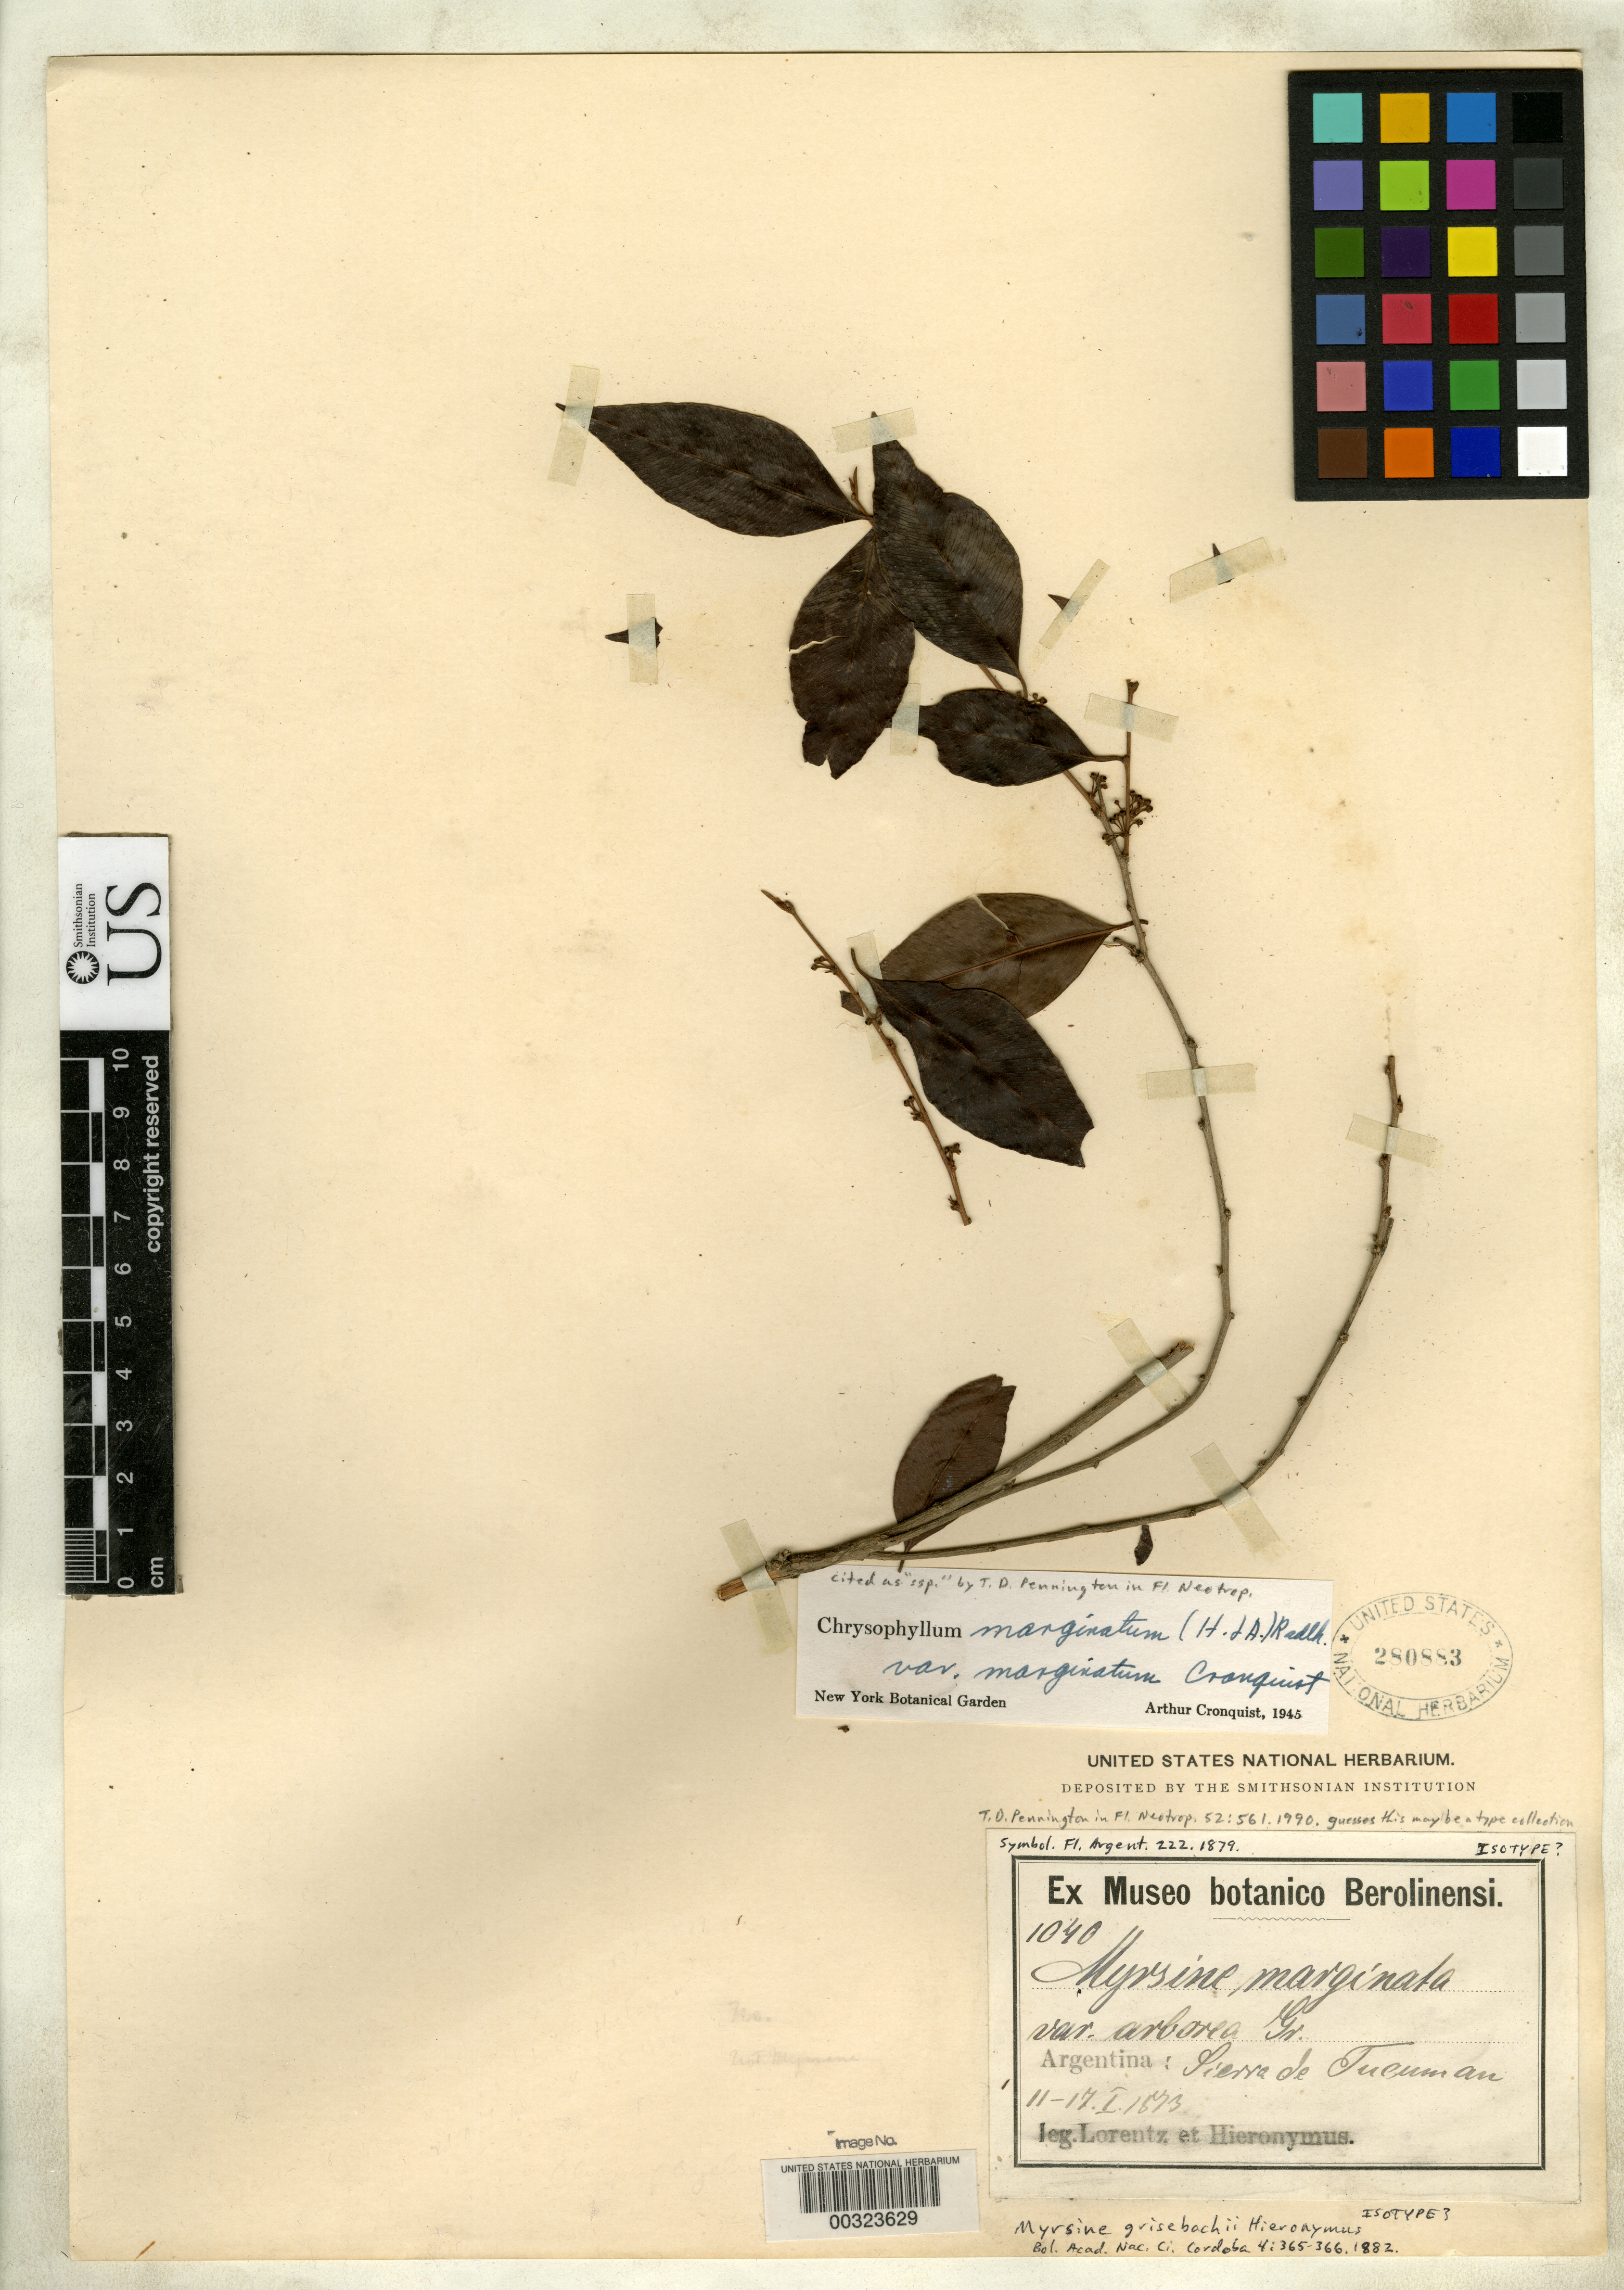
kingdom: Plantae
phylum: Tracheophyta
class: Magnoliopsida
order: Ericales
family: Primulaceae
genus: Myrsine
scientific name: Myrsine marginata var. arborea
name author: Griseb.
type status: Isotype; Isosyntype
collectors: P. G. Lorentz & G. H. Hieronymus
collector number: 1040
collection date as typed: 11 Jan 1873 to 17 Jan 1873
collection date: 1873-01-11/1873-01-17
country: Argentina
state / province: Tucumán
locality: Sierra de Tucuman.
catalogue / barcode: US 280883